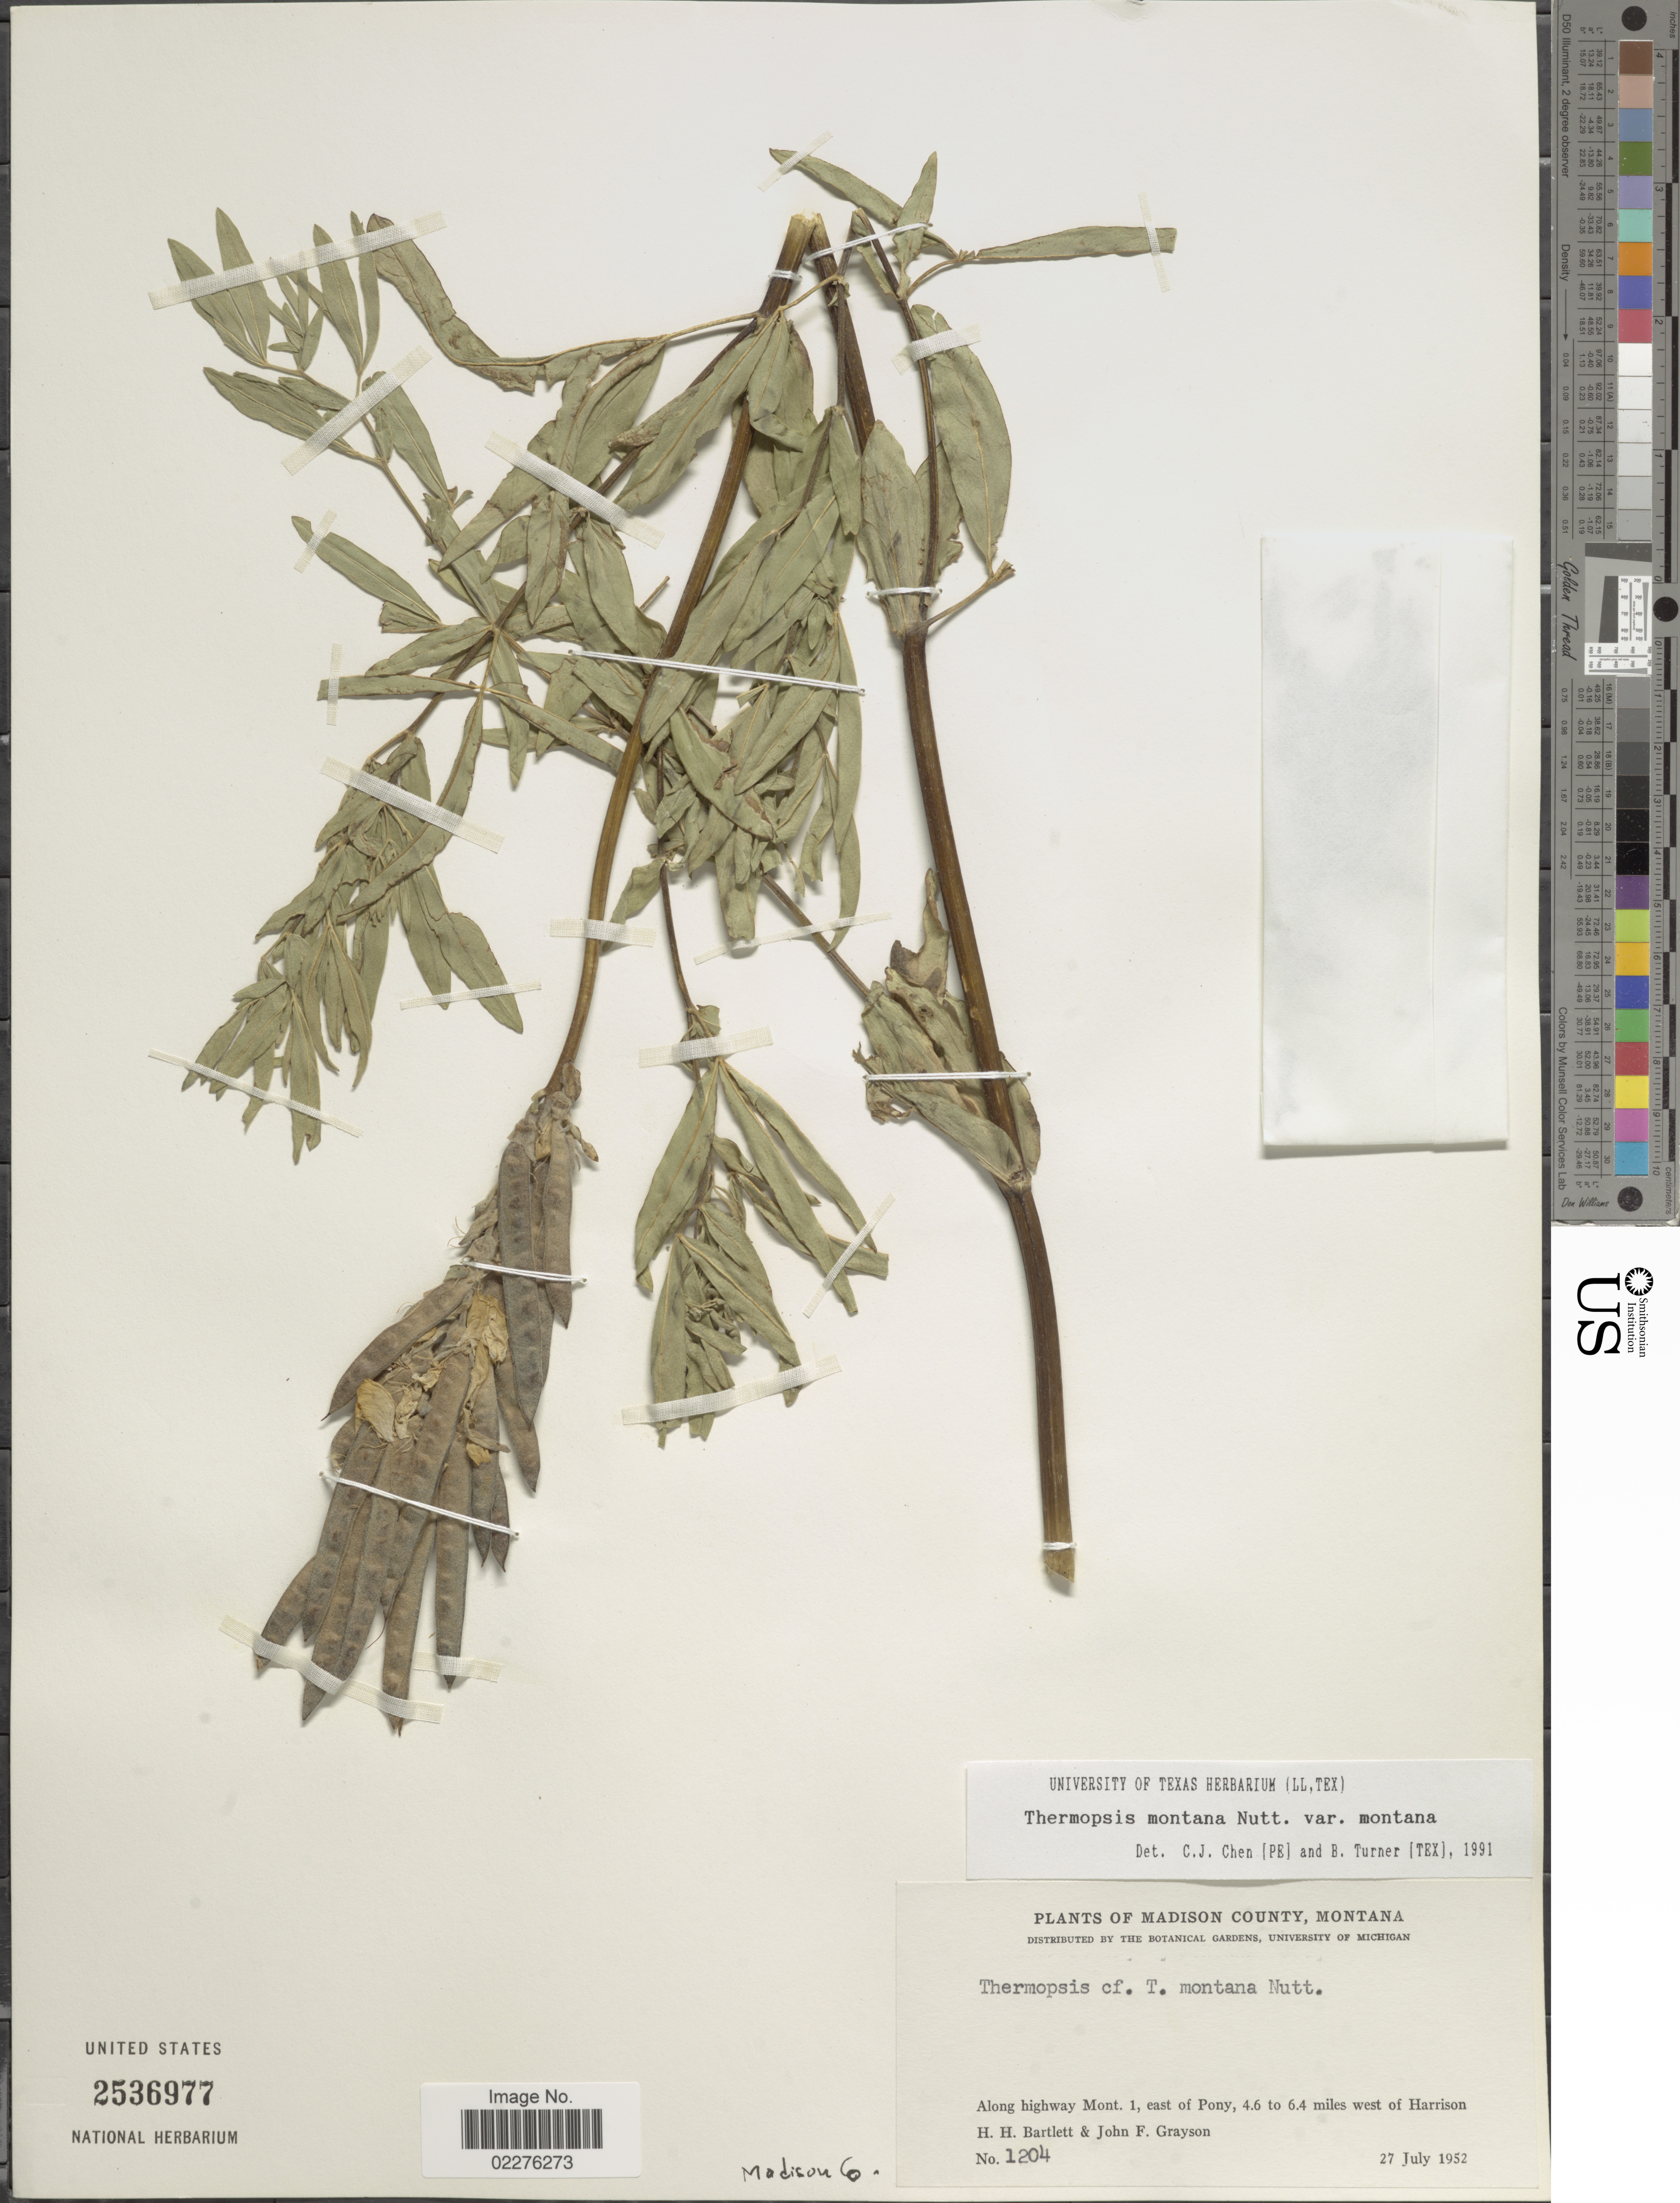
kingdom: Plantae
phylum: Tracheophyta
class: Magnoliopsida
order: Fabales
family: Fabaceae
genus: Thermopsis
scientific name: Thermopsis montana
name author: Nutt.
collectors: H. H. Bartlett & J. Grayson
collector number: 1204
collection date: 1952-07-27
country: United States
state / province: Montana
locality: Madison County, Along highway Mont.1, east of Pony, 4.6 to 6.4 miles west of Harrison, Madison Co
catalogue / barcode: US 2536977